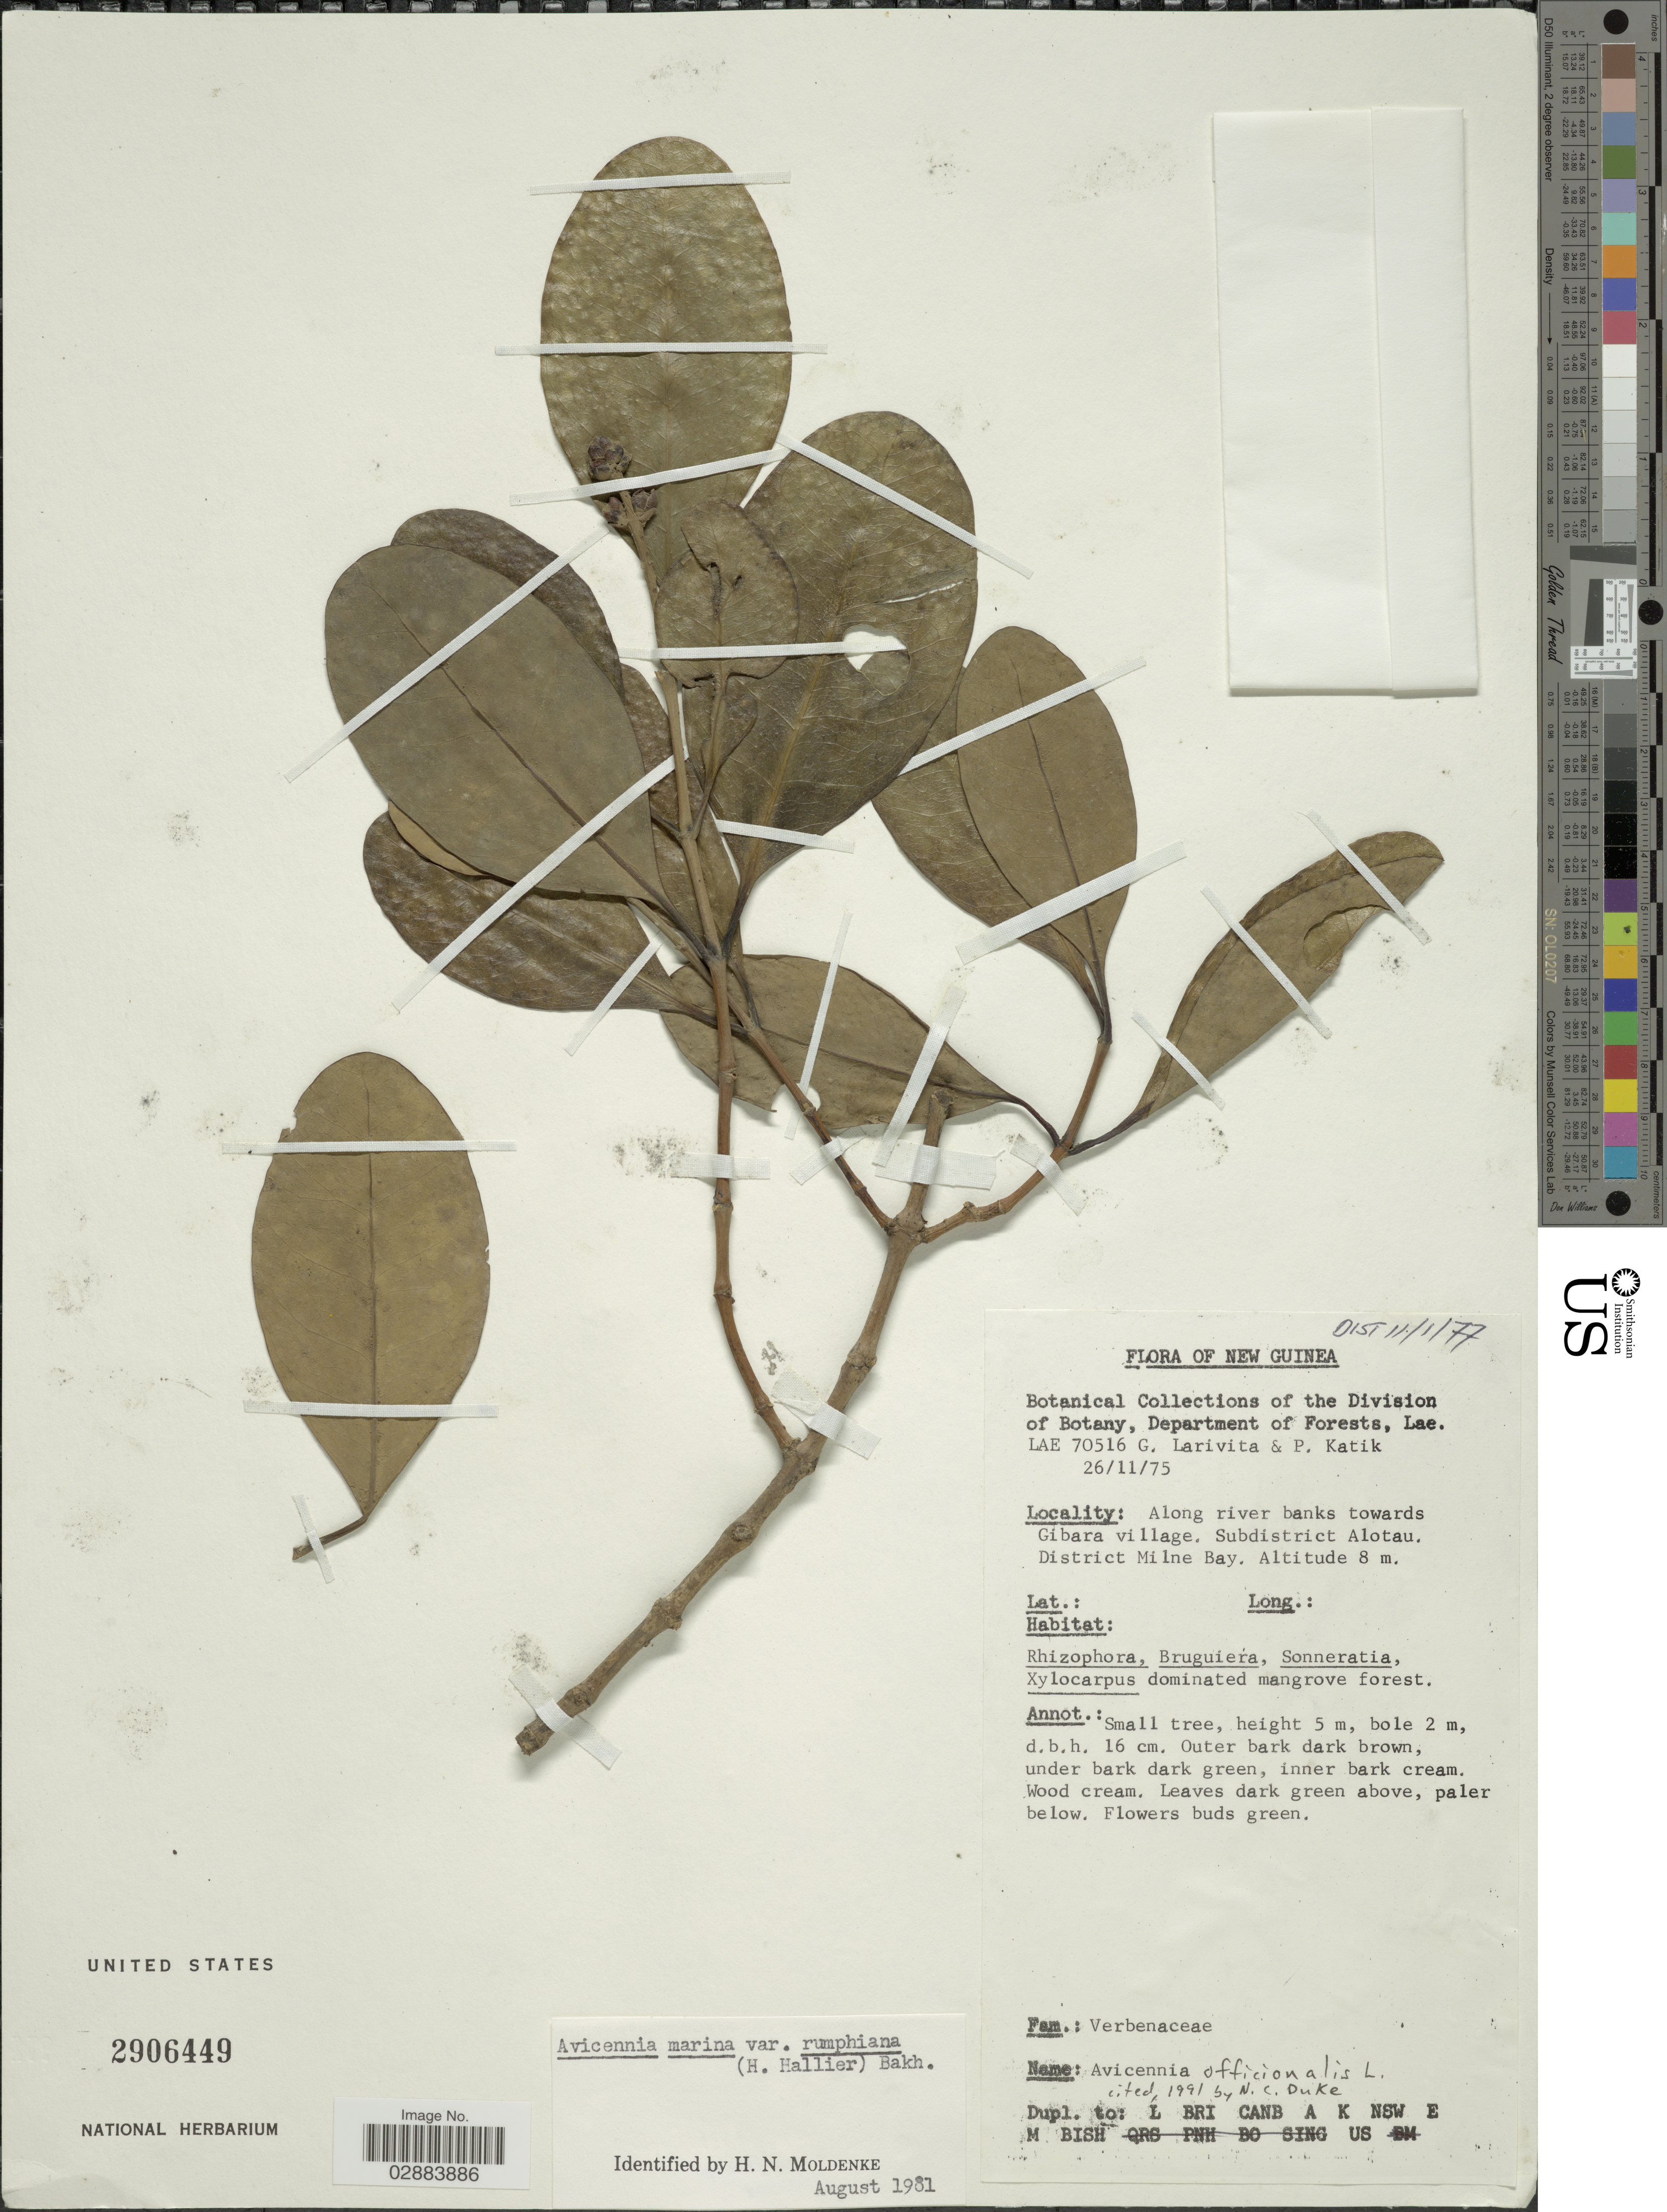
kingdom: Plantae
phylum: Tracheophyta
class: Magnoliopsida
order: Lamiales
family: Acanthaceae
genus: Avicennia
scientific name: Avicennia officinalis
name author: L.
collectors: G. Larivita & P. Katik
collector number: LAE 70516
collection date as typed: Transcribed d/m/y: 26/11/75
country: Papua New Guinea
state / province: Milne Bay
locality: New Guinea. Along river banks towards Gibara village. Subdistrict Alotau. District Milne Bay.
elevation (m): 8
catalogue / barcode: US 2906449